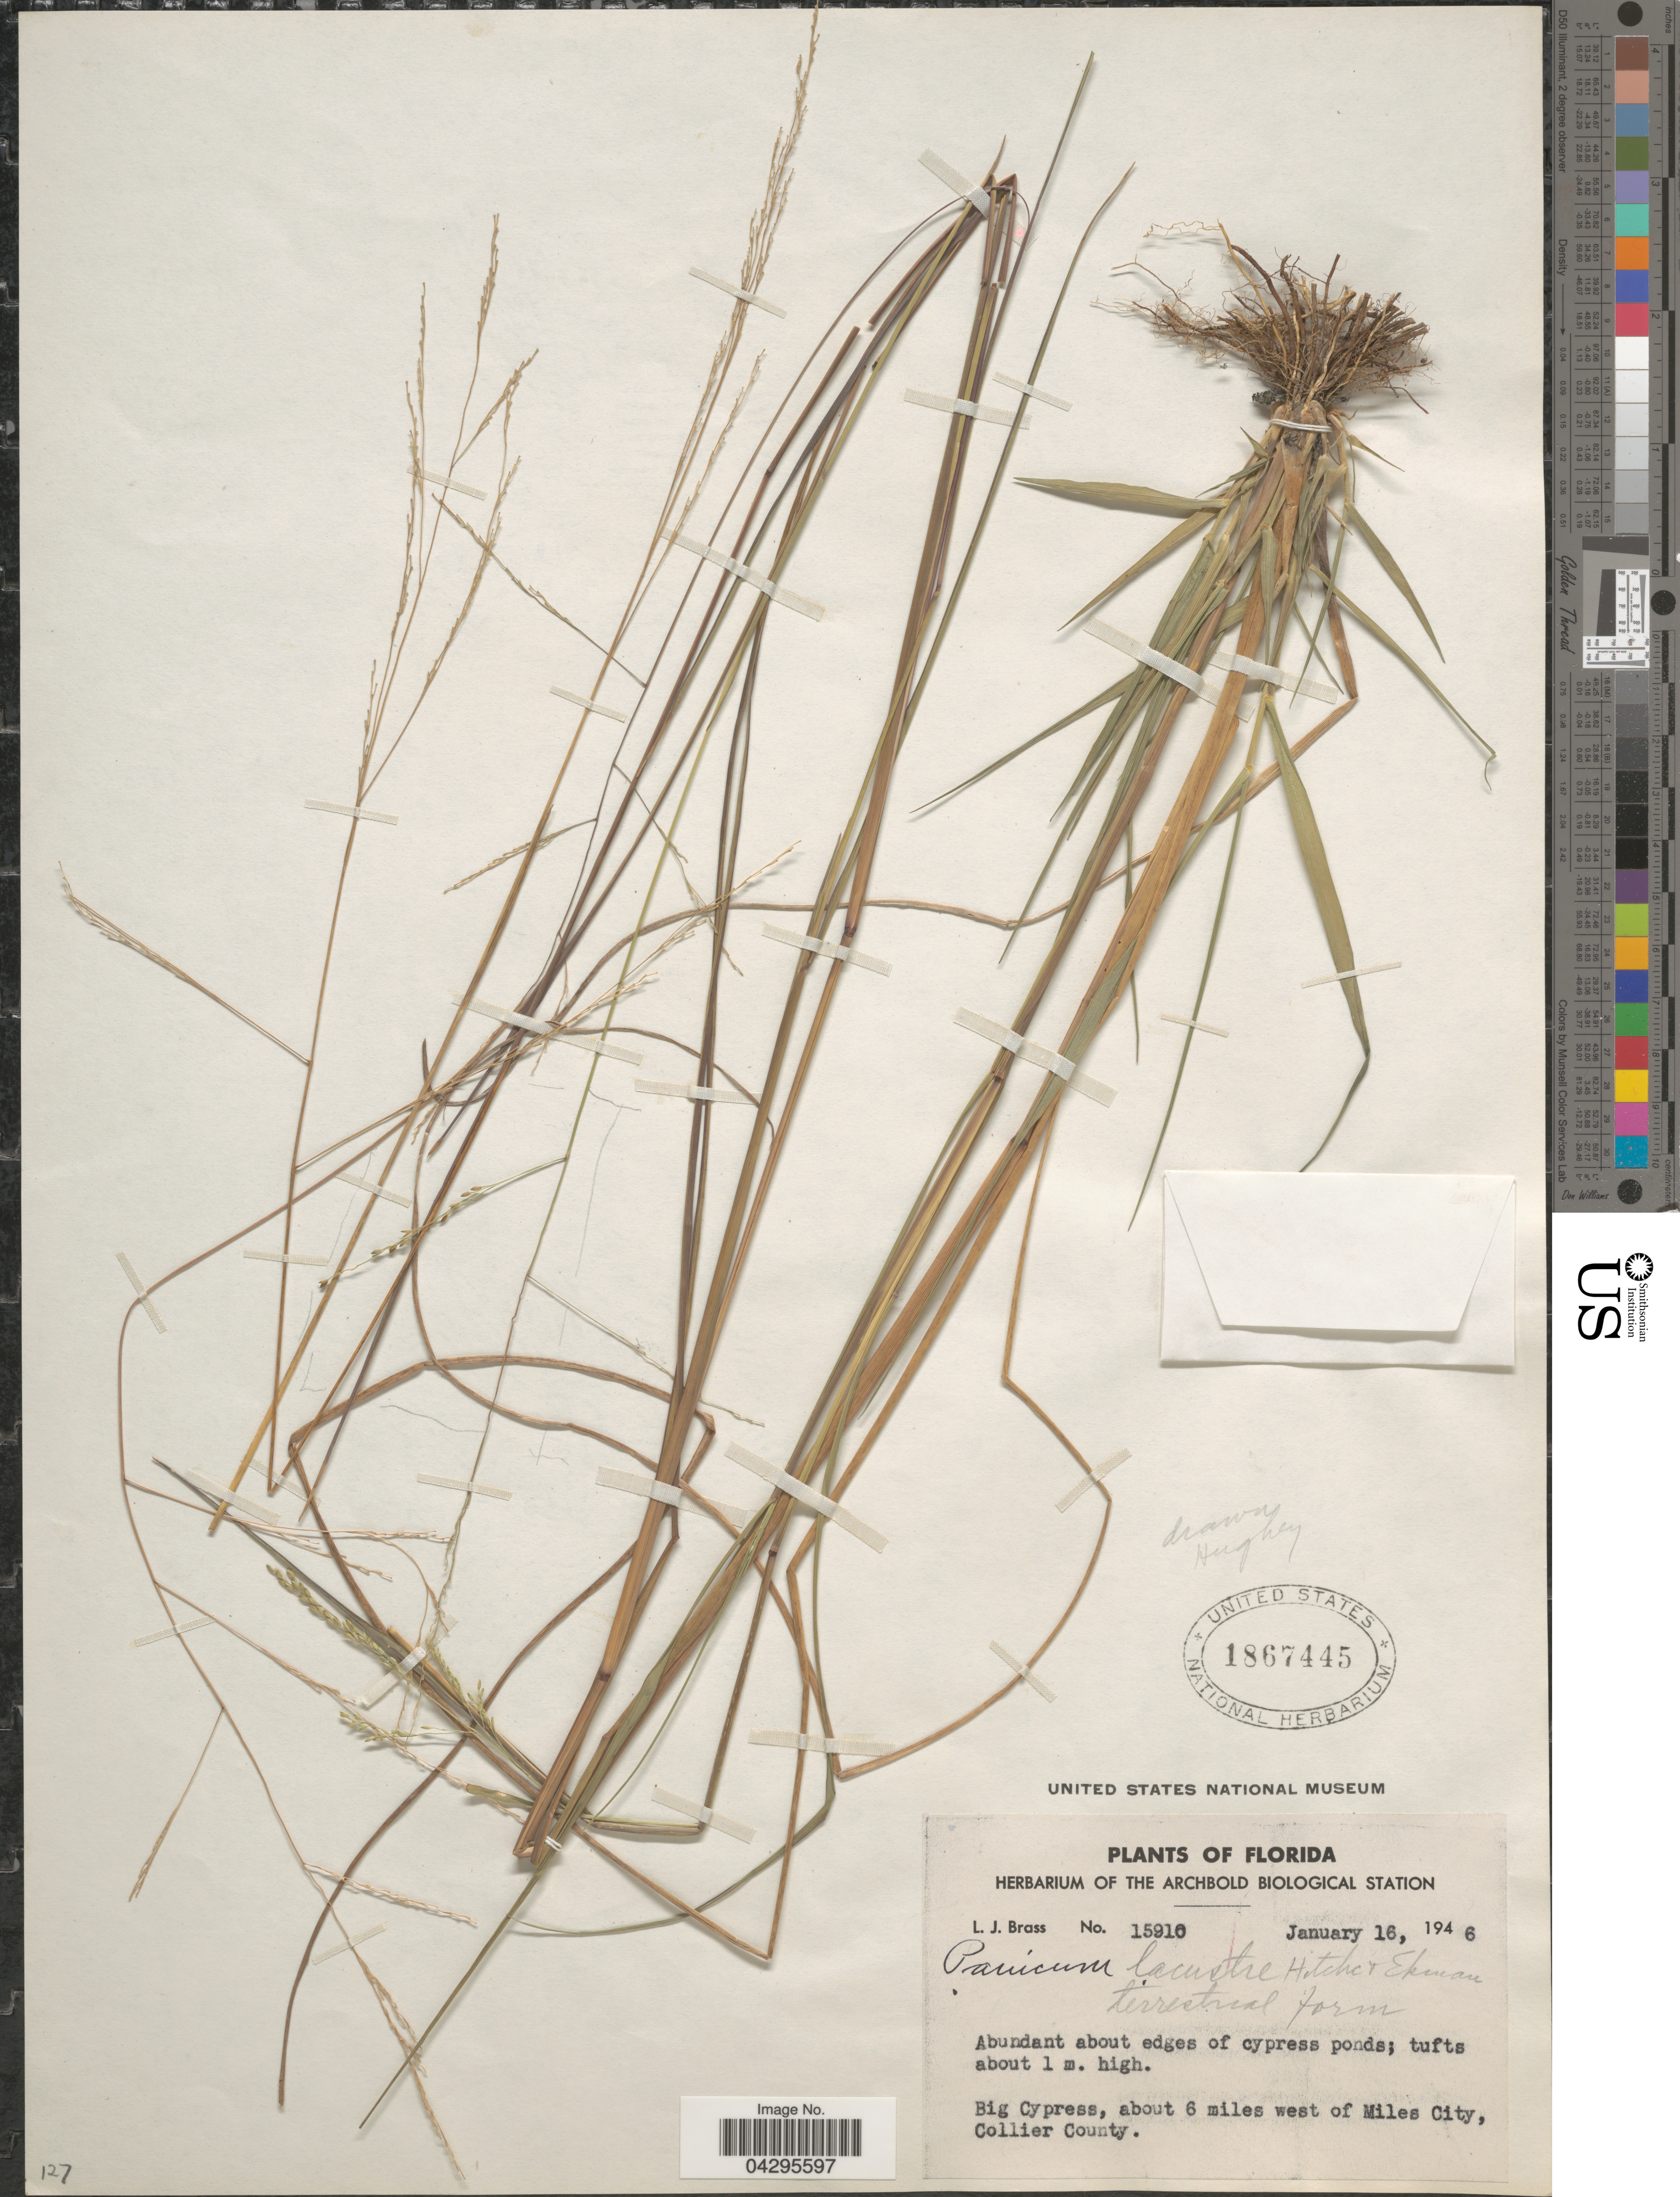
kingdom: Plantae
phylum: Tracheophyta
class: Liliopsida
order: Poales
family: Poaceae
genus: Panicum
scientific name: Panicum lacustre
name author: Hitchc. & Ekman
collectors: L. J. Brass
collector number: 15910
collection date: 1946-01-16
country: United States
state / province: Florida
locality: Big Cypress, about 6 miles west of Miles City, Collier County.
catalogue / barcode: US 1867445